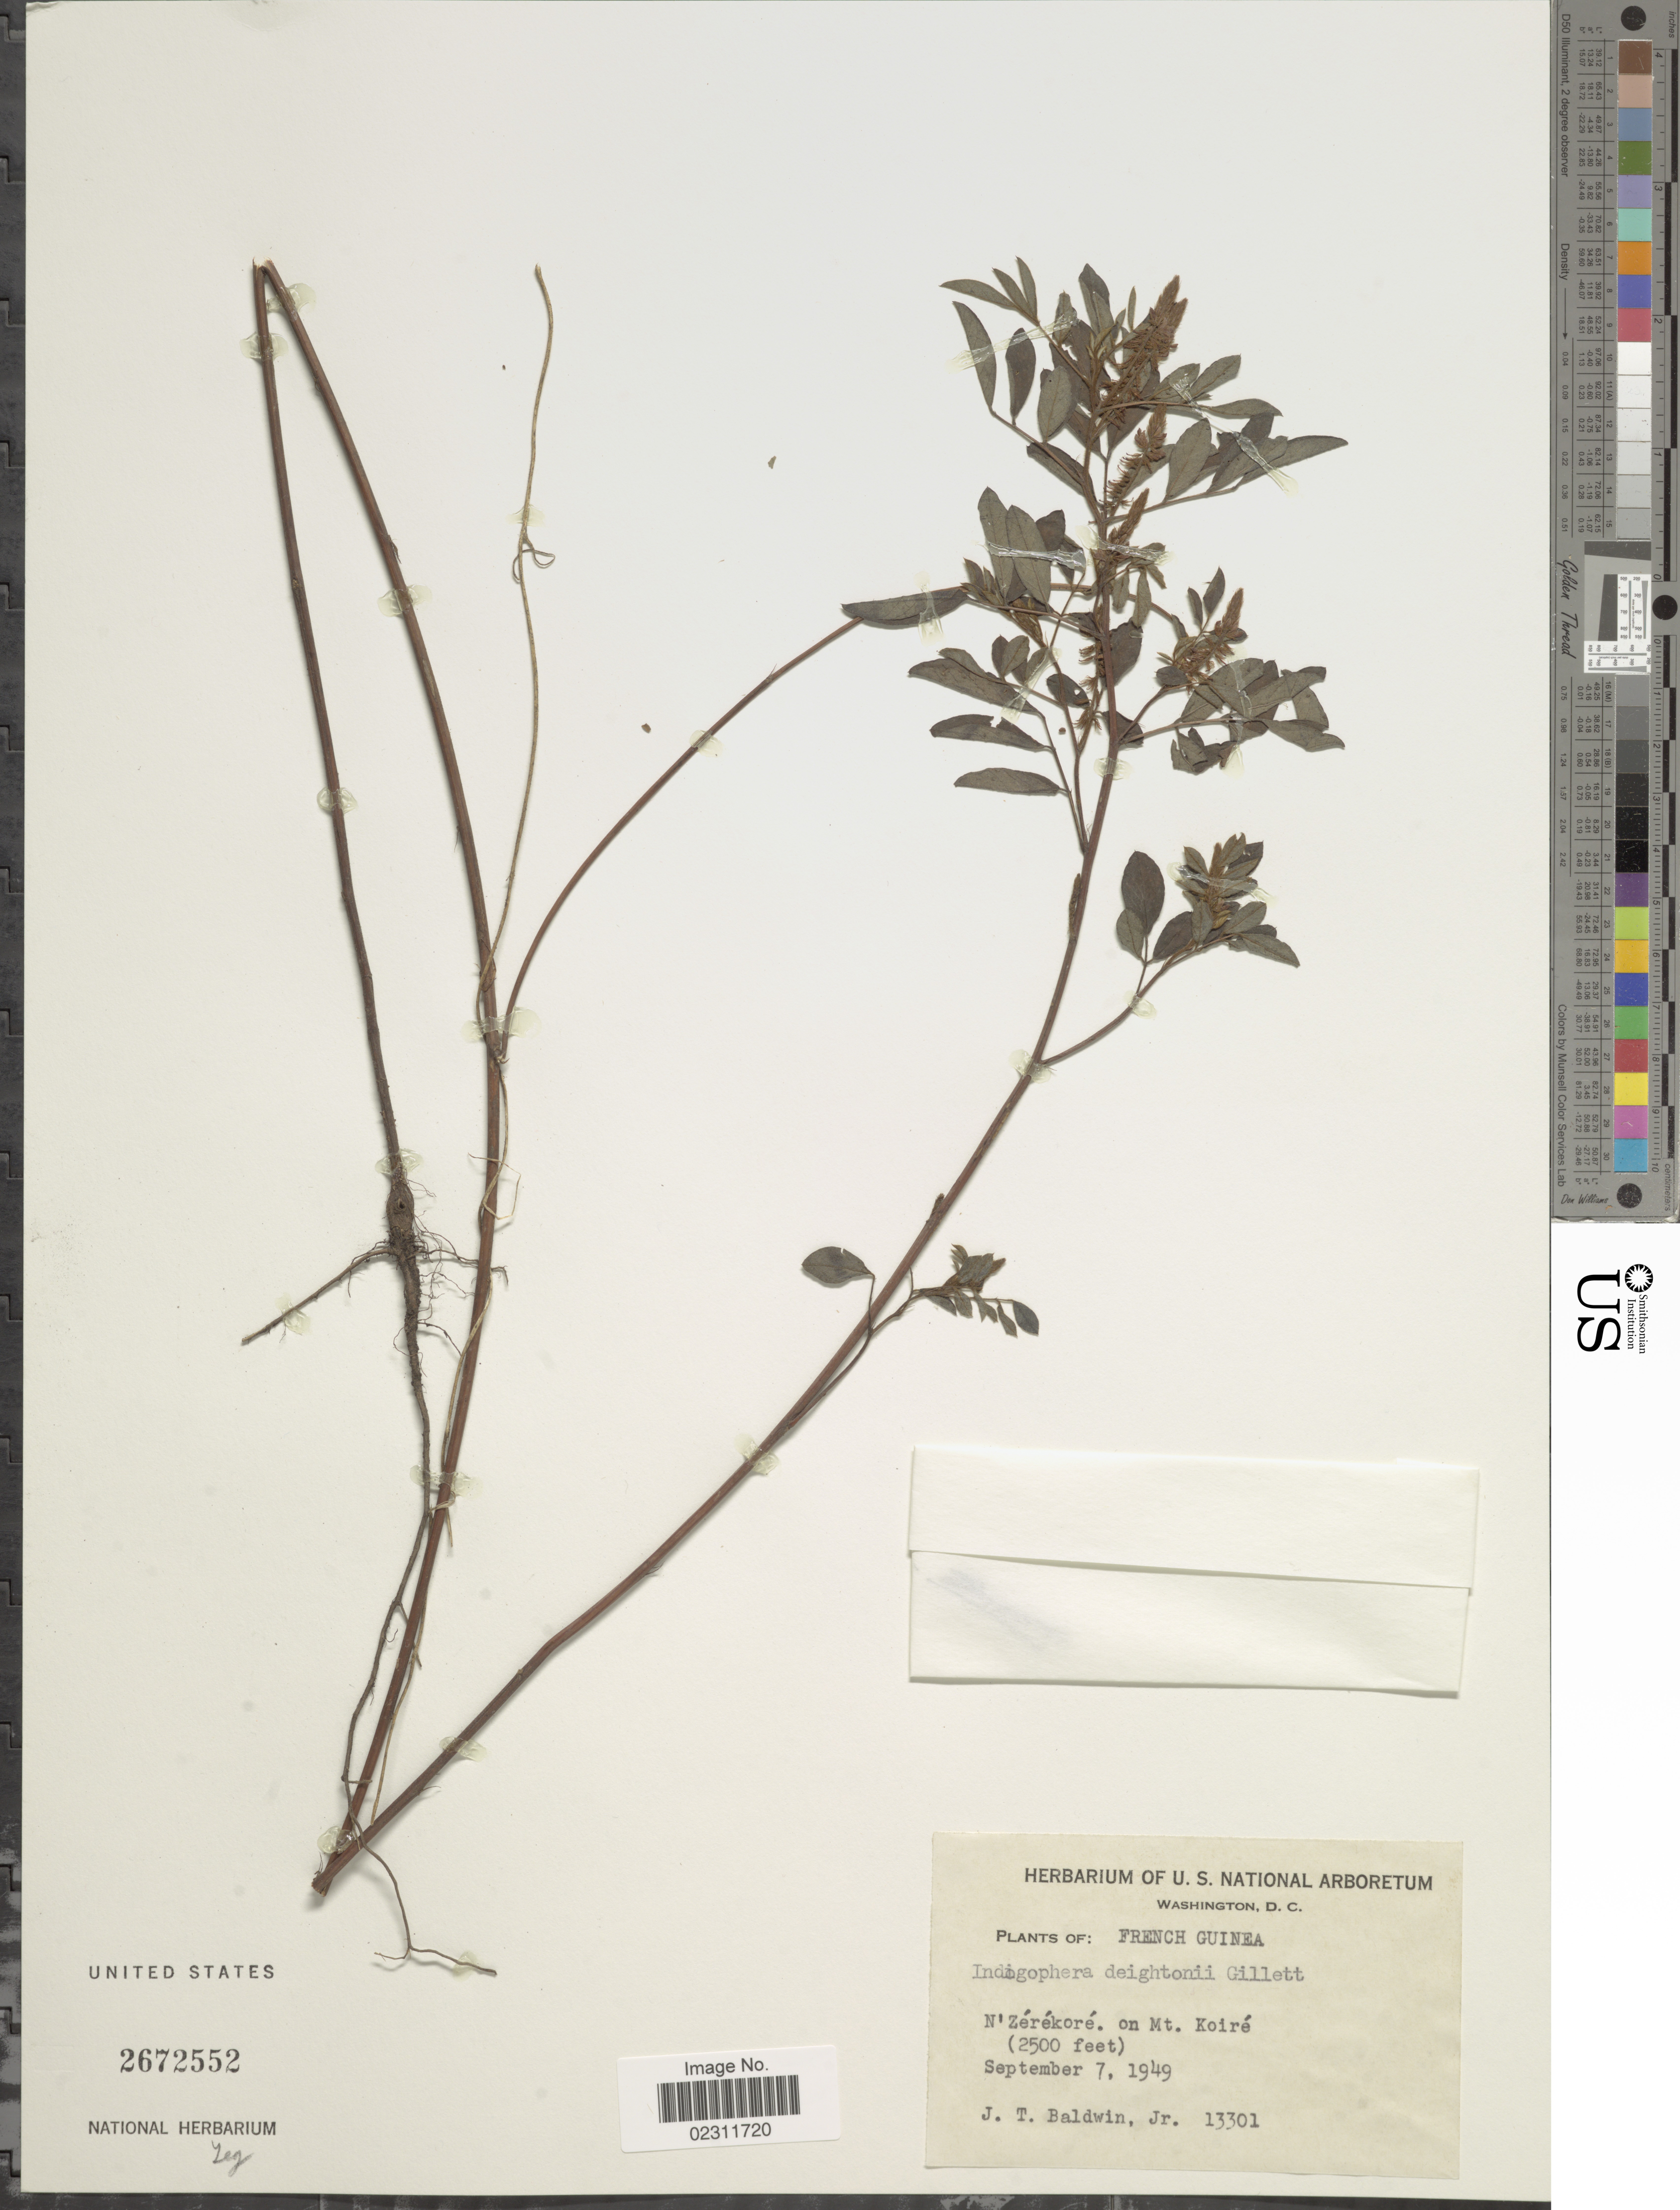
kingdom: Plantae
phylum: Tracheophyta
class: Magnoliopsida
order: Fabales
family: Fabaceae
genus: Indigofera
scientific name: Indigofera deightonii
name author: J.B. Gillett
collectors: J. T. Baldwin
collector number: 13301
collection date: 1949-09-07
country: Guinea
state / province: Nzérékoré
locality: French Guinea, , on Mt. Koire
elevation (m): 762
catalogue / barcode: US 2672552